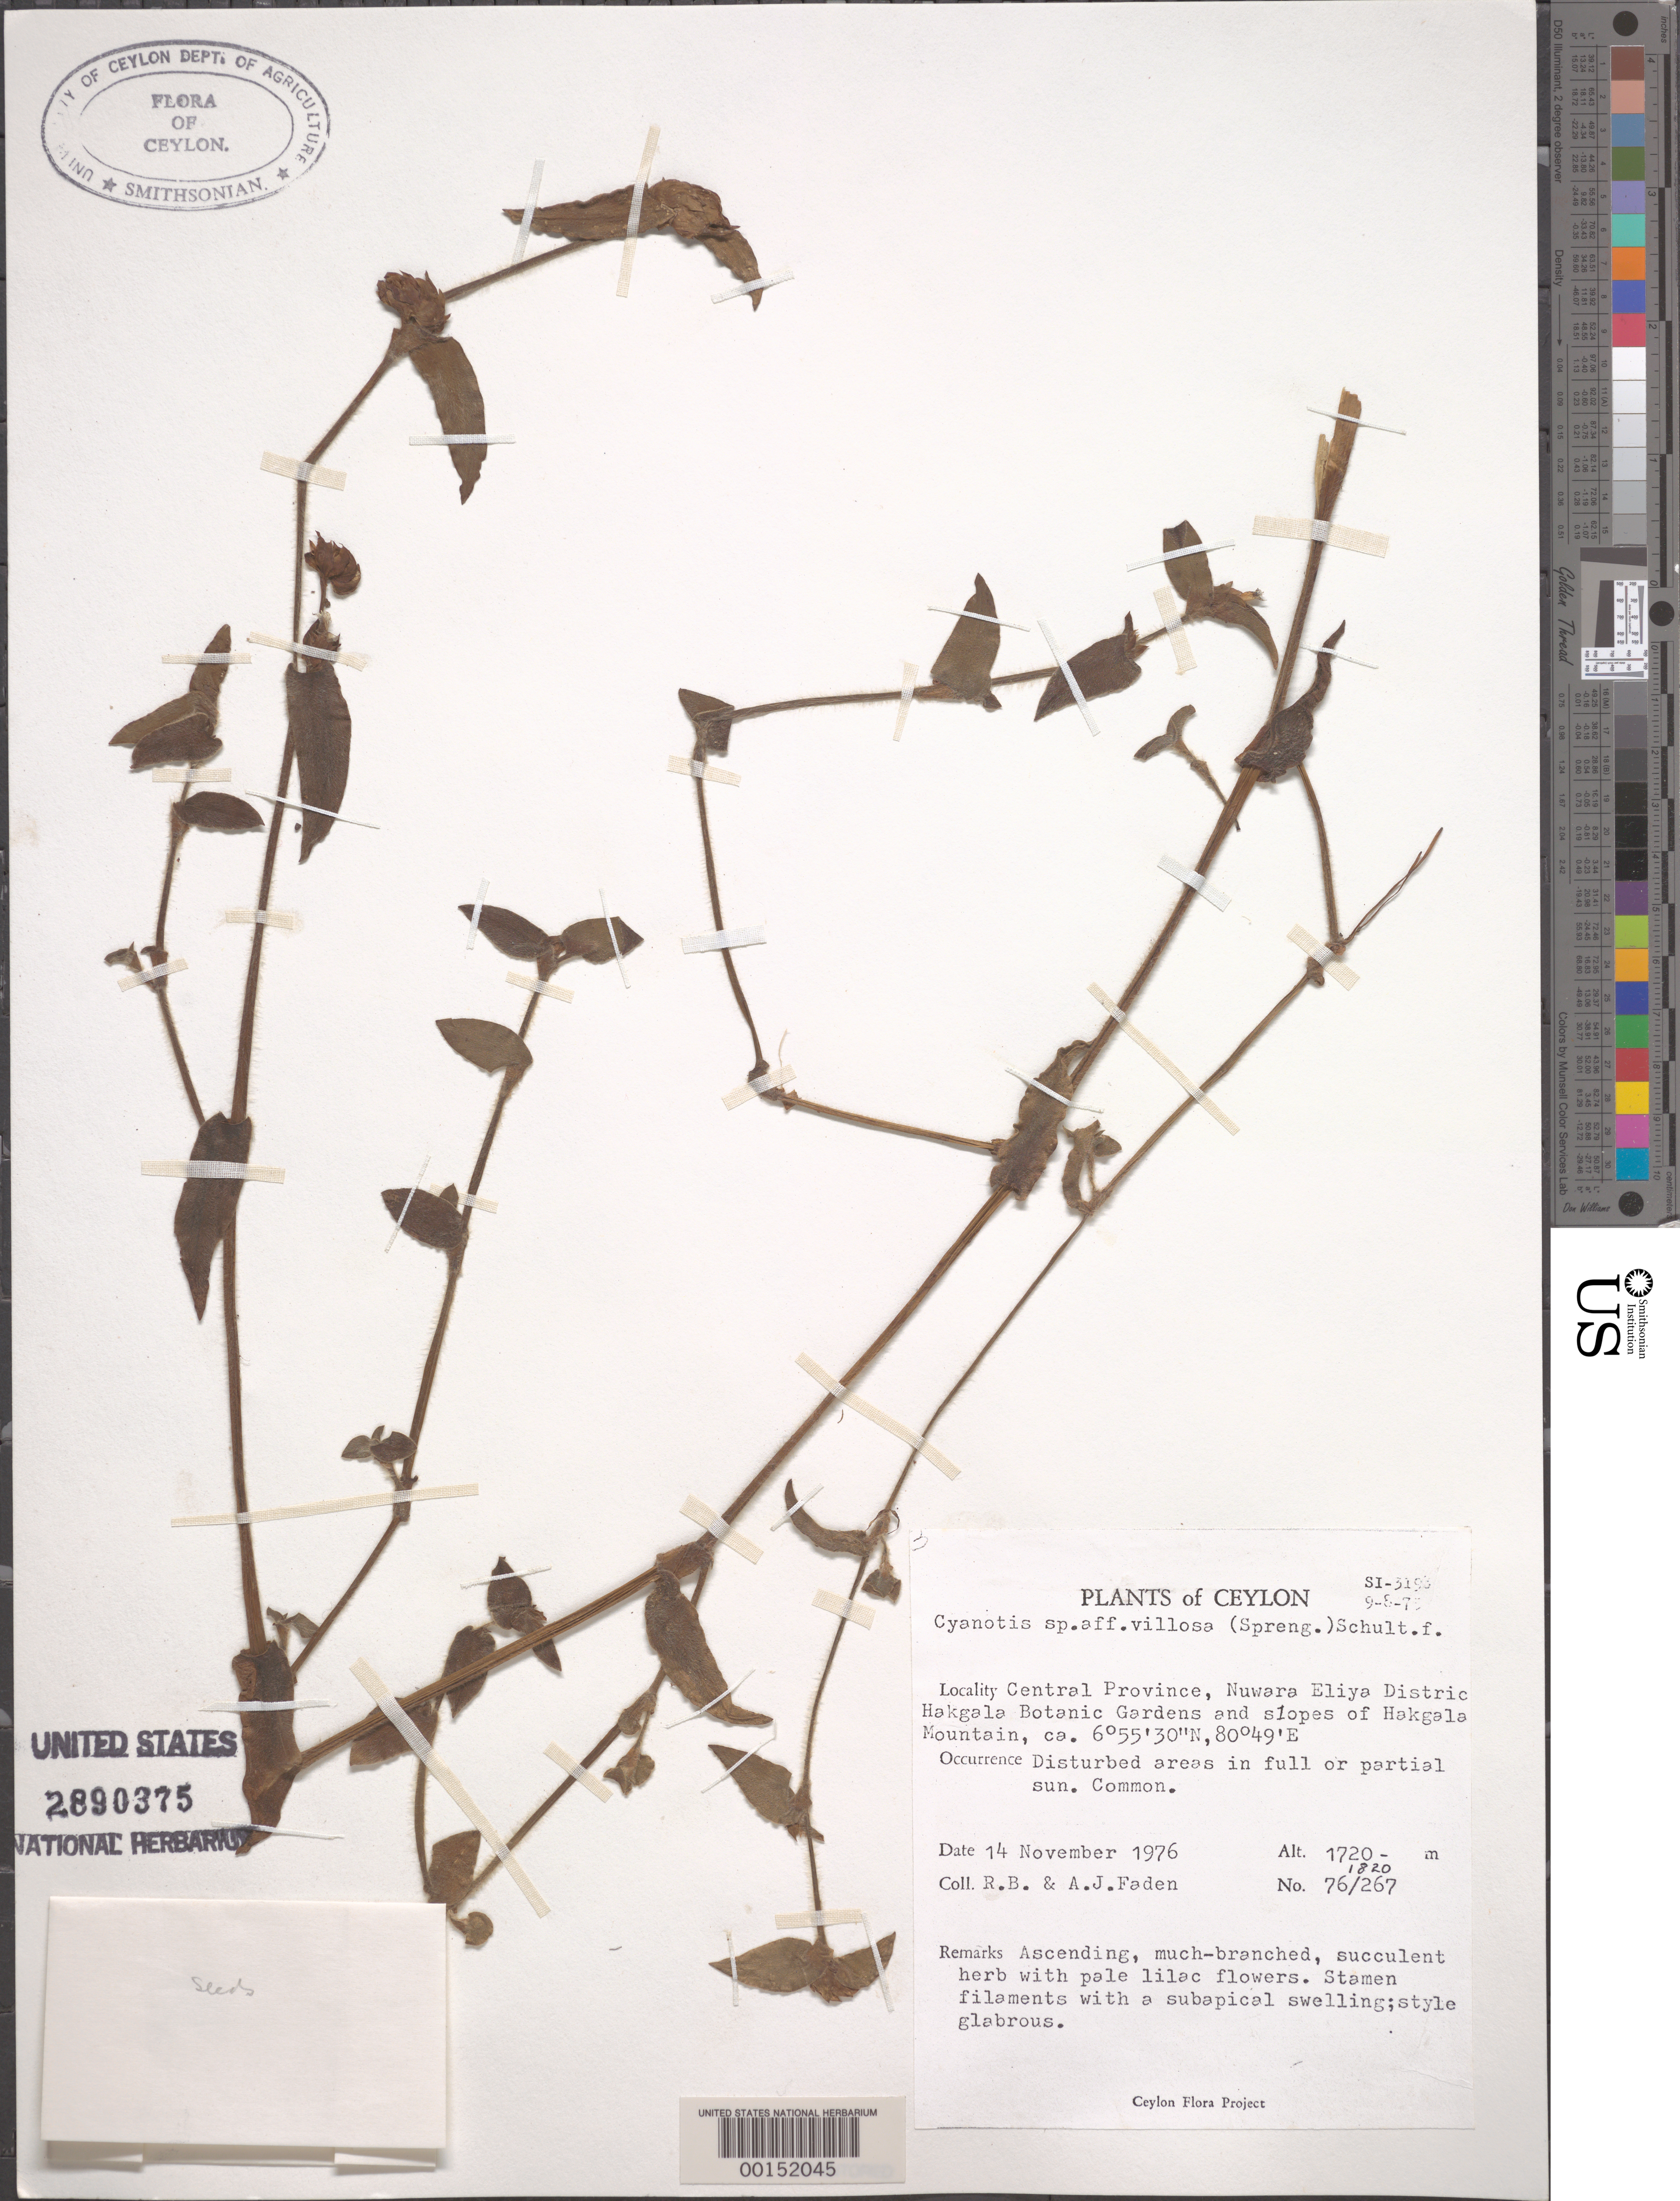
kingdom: Plantae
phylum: Tracheophyta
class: Liliopsida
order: Commelinales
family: Commelinaceae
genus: Cyanotis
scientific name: Cyanotis villosa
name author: (Spreng.) Schult. & Schult. f.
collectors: R. B. Faden & A. J. Faden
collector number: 76/267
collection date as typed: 14 Nov 1976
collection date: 1976-11-14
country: Sri Lanka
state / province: Central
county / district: Nuwara Eliya Dist.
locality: Hakgala botanic gardens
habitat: Disturbed areas in full or partial sun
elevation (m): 1720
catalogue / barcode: US 2890375